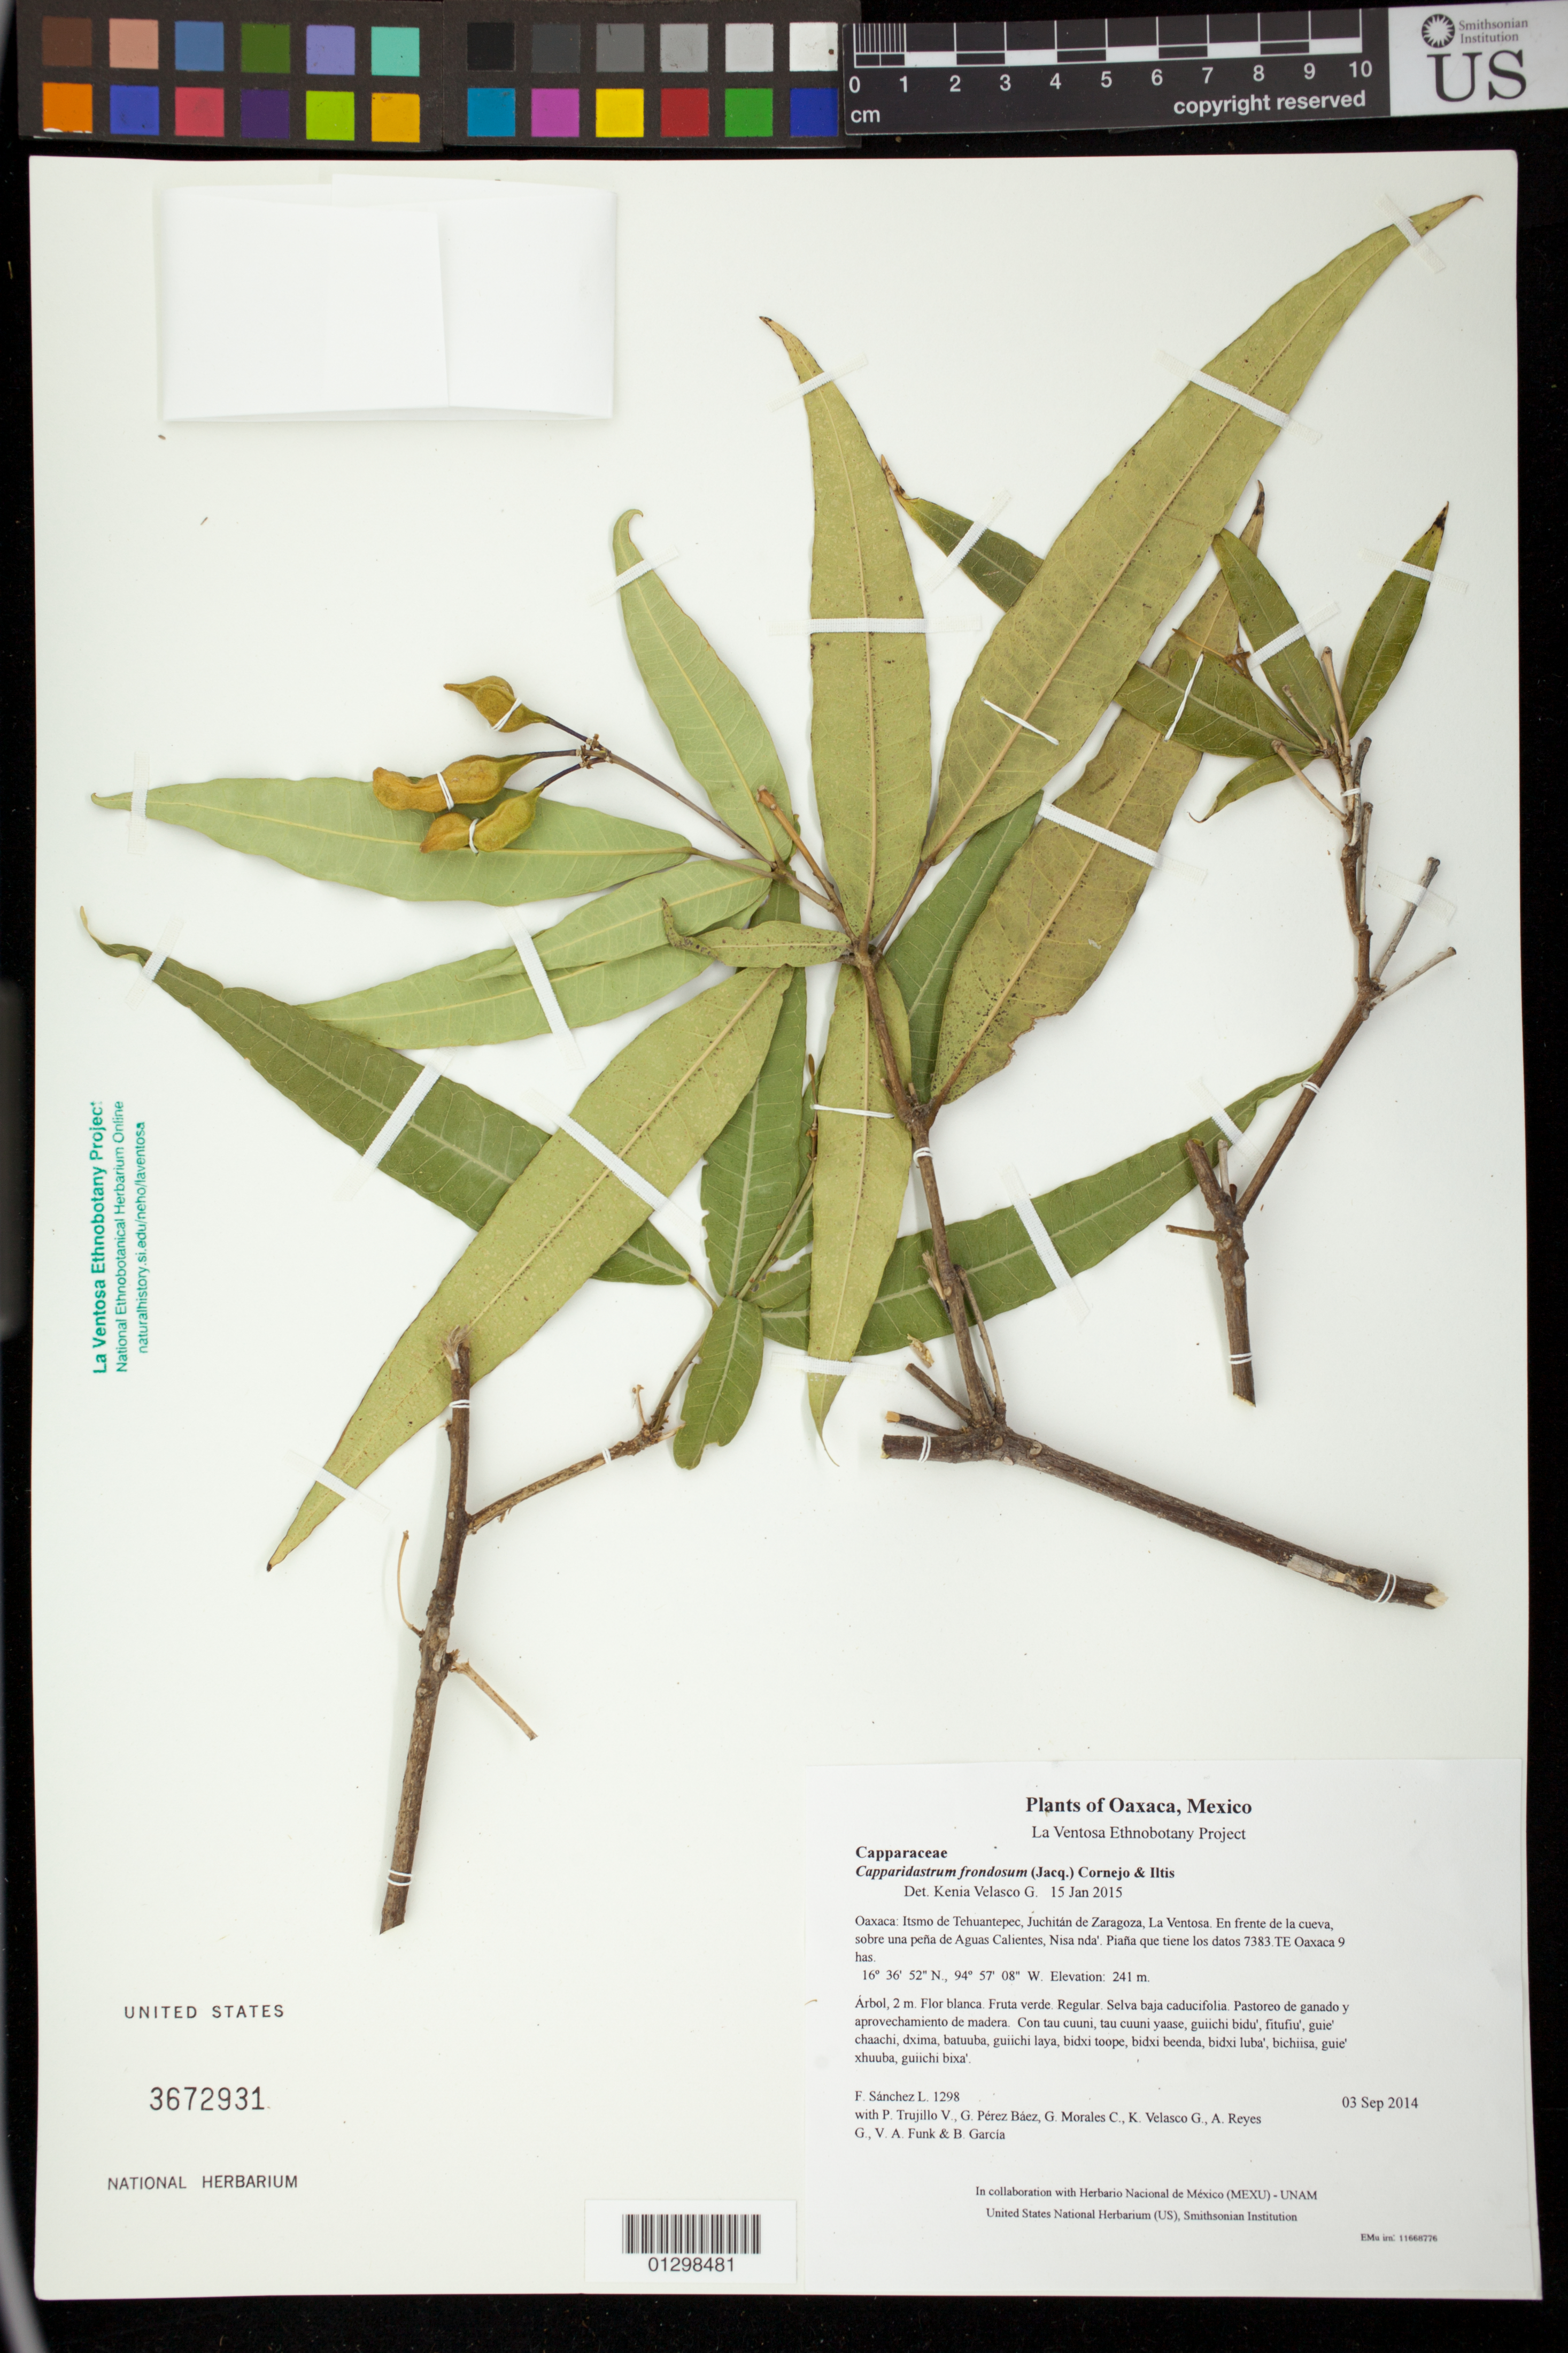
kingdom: Plantae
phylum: Tracheophyta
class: Magnoliopsida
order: Brassicales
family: Capparaceae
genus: Capparidastrum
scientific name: Capparidastrum frondosum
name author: (Jacq.) Cornejo & Iltis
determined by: Velasco G., Kenia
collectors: F. Sánchez L., P. Trujillo V., G. Pérez Báez, G. Morales C., K. Velasco G., A. Reyes G., V. Funk & B. García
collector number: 1298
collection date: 2014-09-03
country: Mexico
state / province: Oaxaca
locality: Itsmo de Tehuantepec, Juchitán de Zaragoza, La Ventosa. En frente de la cueva, sobre una peña de Aguas Calientes, Nisa nda'. Piaña que tiene los datos 7383.TE Oaxaca 9 has.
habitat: Selva baja caducifolia. Pastoreo de ganado y aprovechamiento de madera.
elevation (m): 241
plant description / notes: MEXU, SERO, US; Yaga. 2 m. Guie' naquichi'. Cuaananaxhi naga'. Nuu.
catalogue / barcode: US 3672931